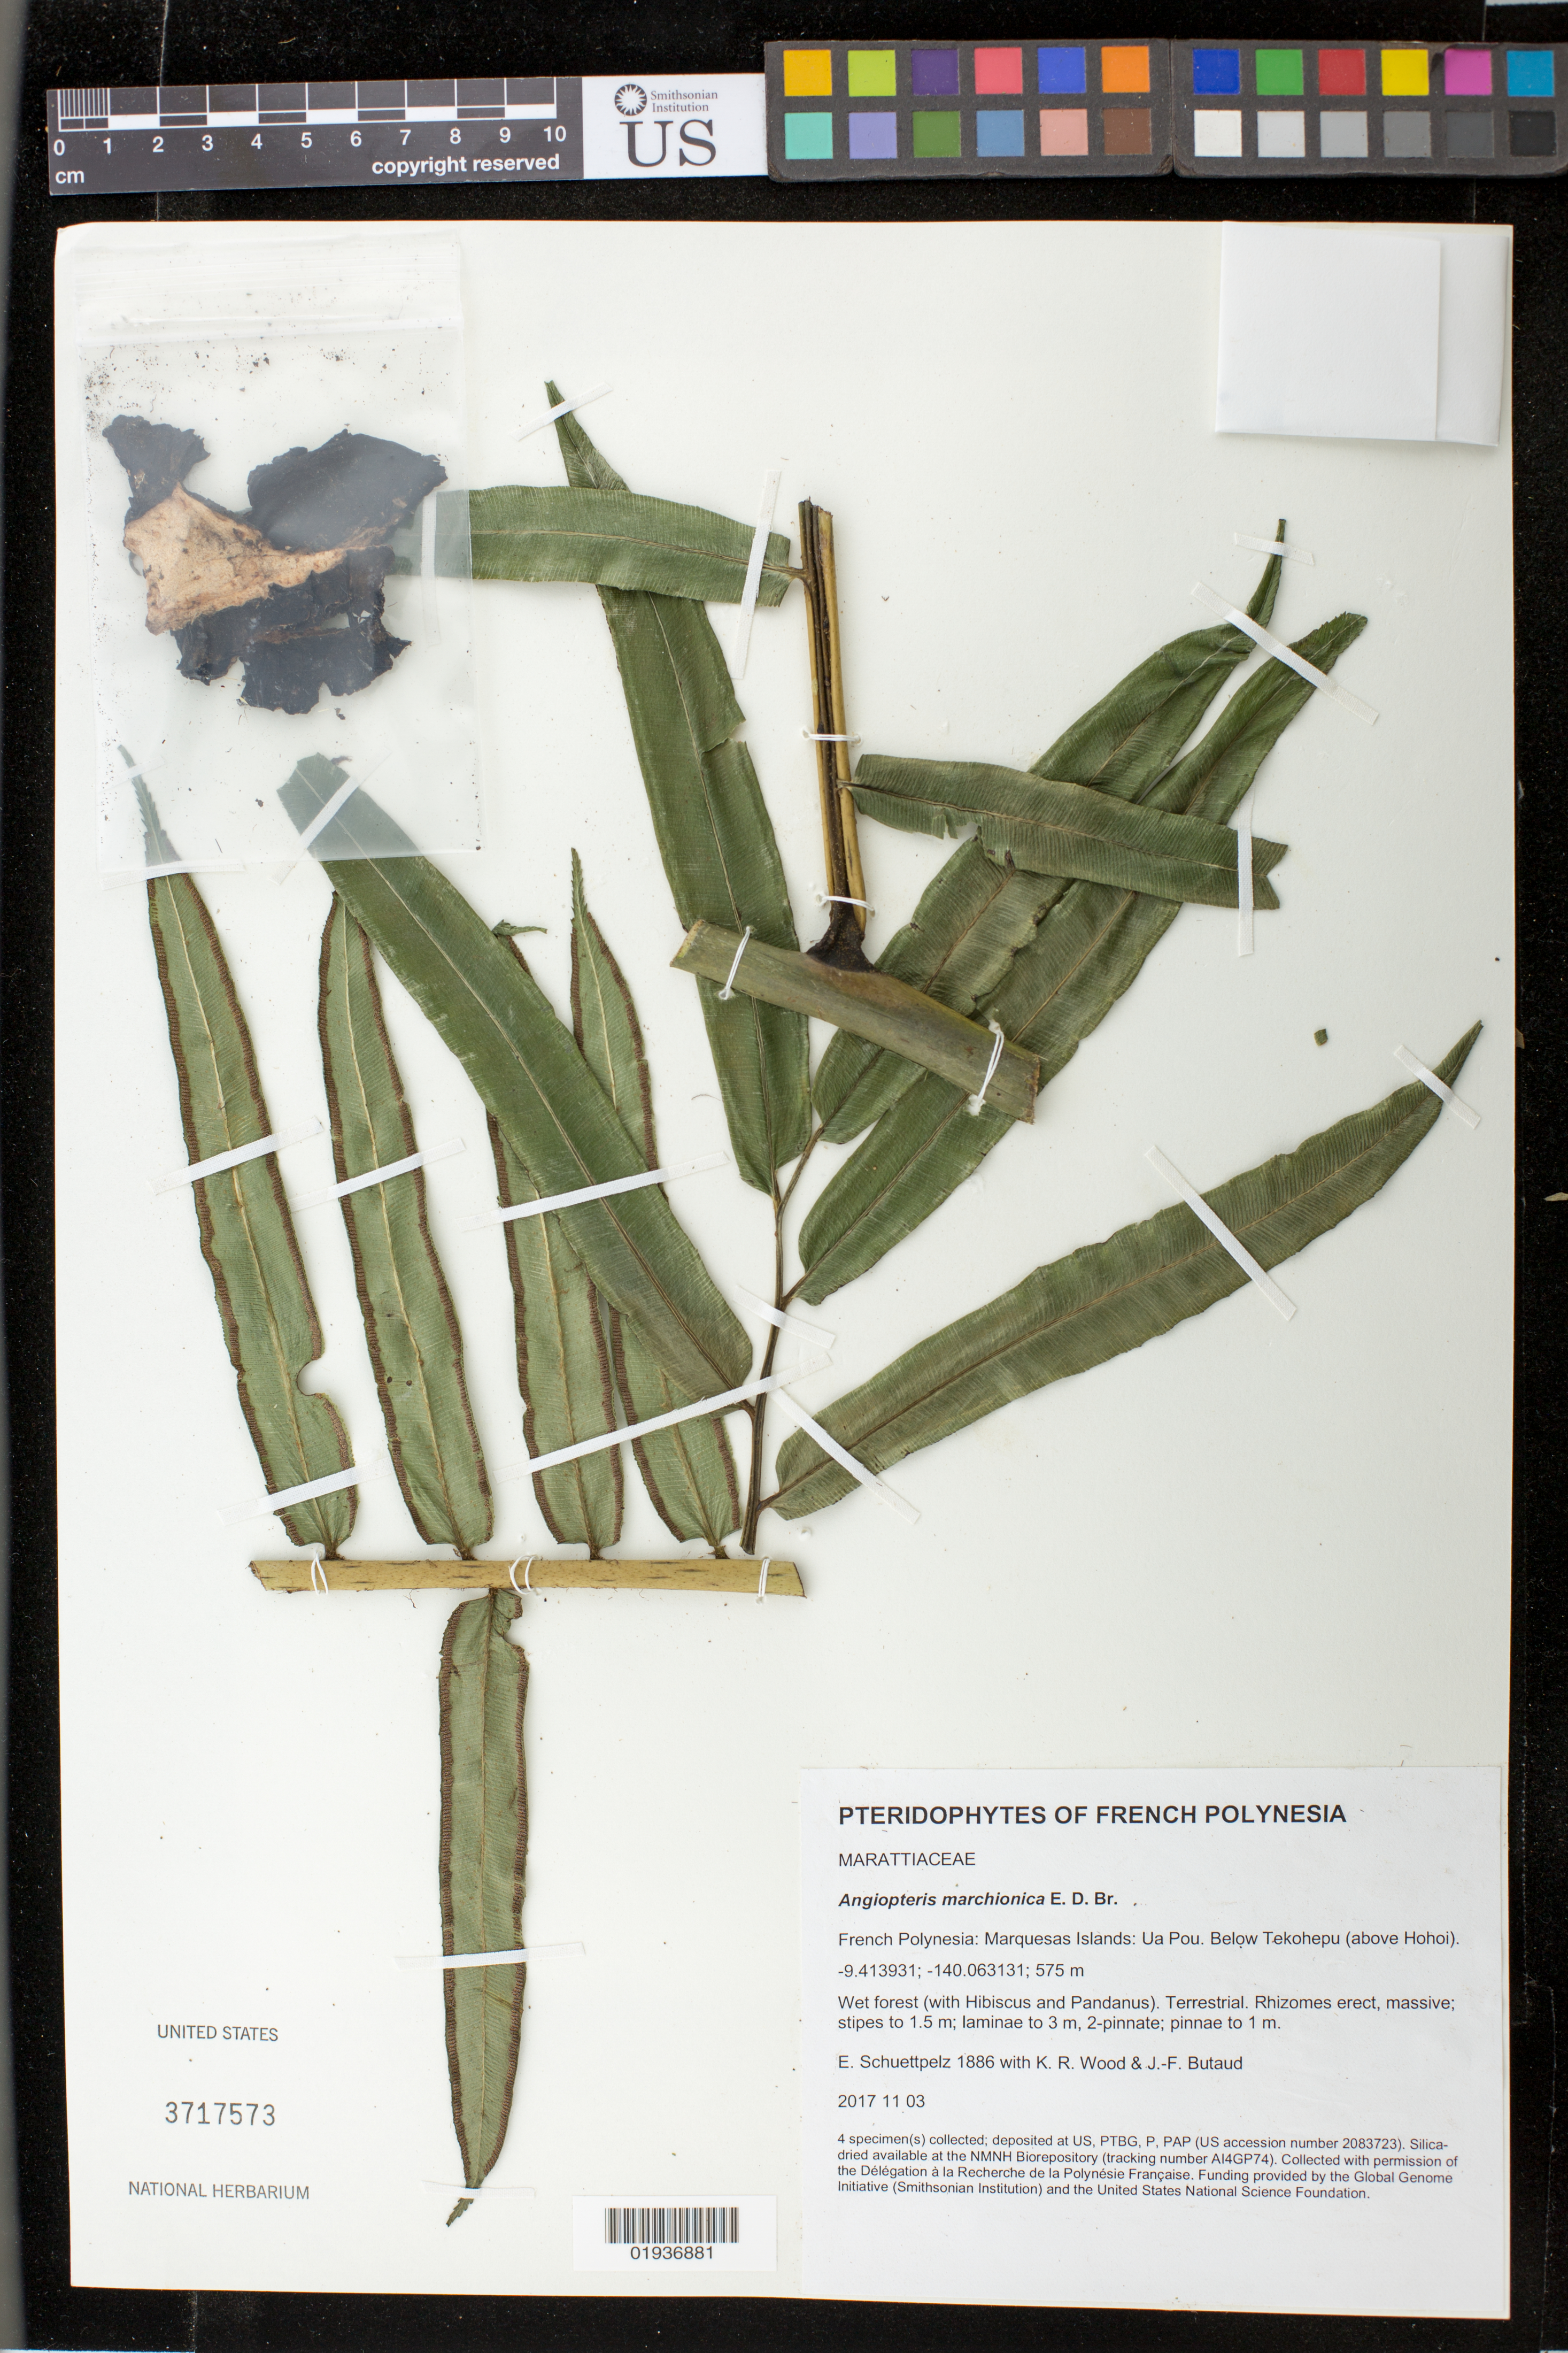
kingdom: Plantae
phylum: Tracheophyta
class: Polypodiopsida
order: Marattiales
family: Marattiaceae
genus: Angiopteris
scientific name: Angiopteris marchionica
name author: E.D. Br.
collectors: E. Schuettpelz, K. R. Wood & J. -F. Butaud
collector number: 1886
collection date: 2017-11-03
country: French Polynesia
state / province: Marquesas Islands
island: Ua Pou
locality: Below Tekohepu (above Hohoi).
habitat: Wet forest (with Hibiscus and Pandanus).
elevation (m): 575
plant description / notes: Collected with permission of the Délégation à la Recherche de la Polynésie Française. Funding provided by the Global Genome Initiative (Smithsonian Institution) and the United States National Science Foundation. Silica dried tissue stored at AI4GP74 in the NMNH Biorepository, Smithsonian Institution.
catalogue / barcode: US 3717573